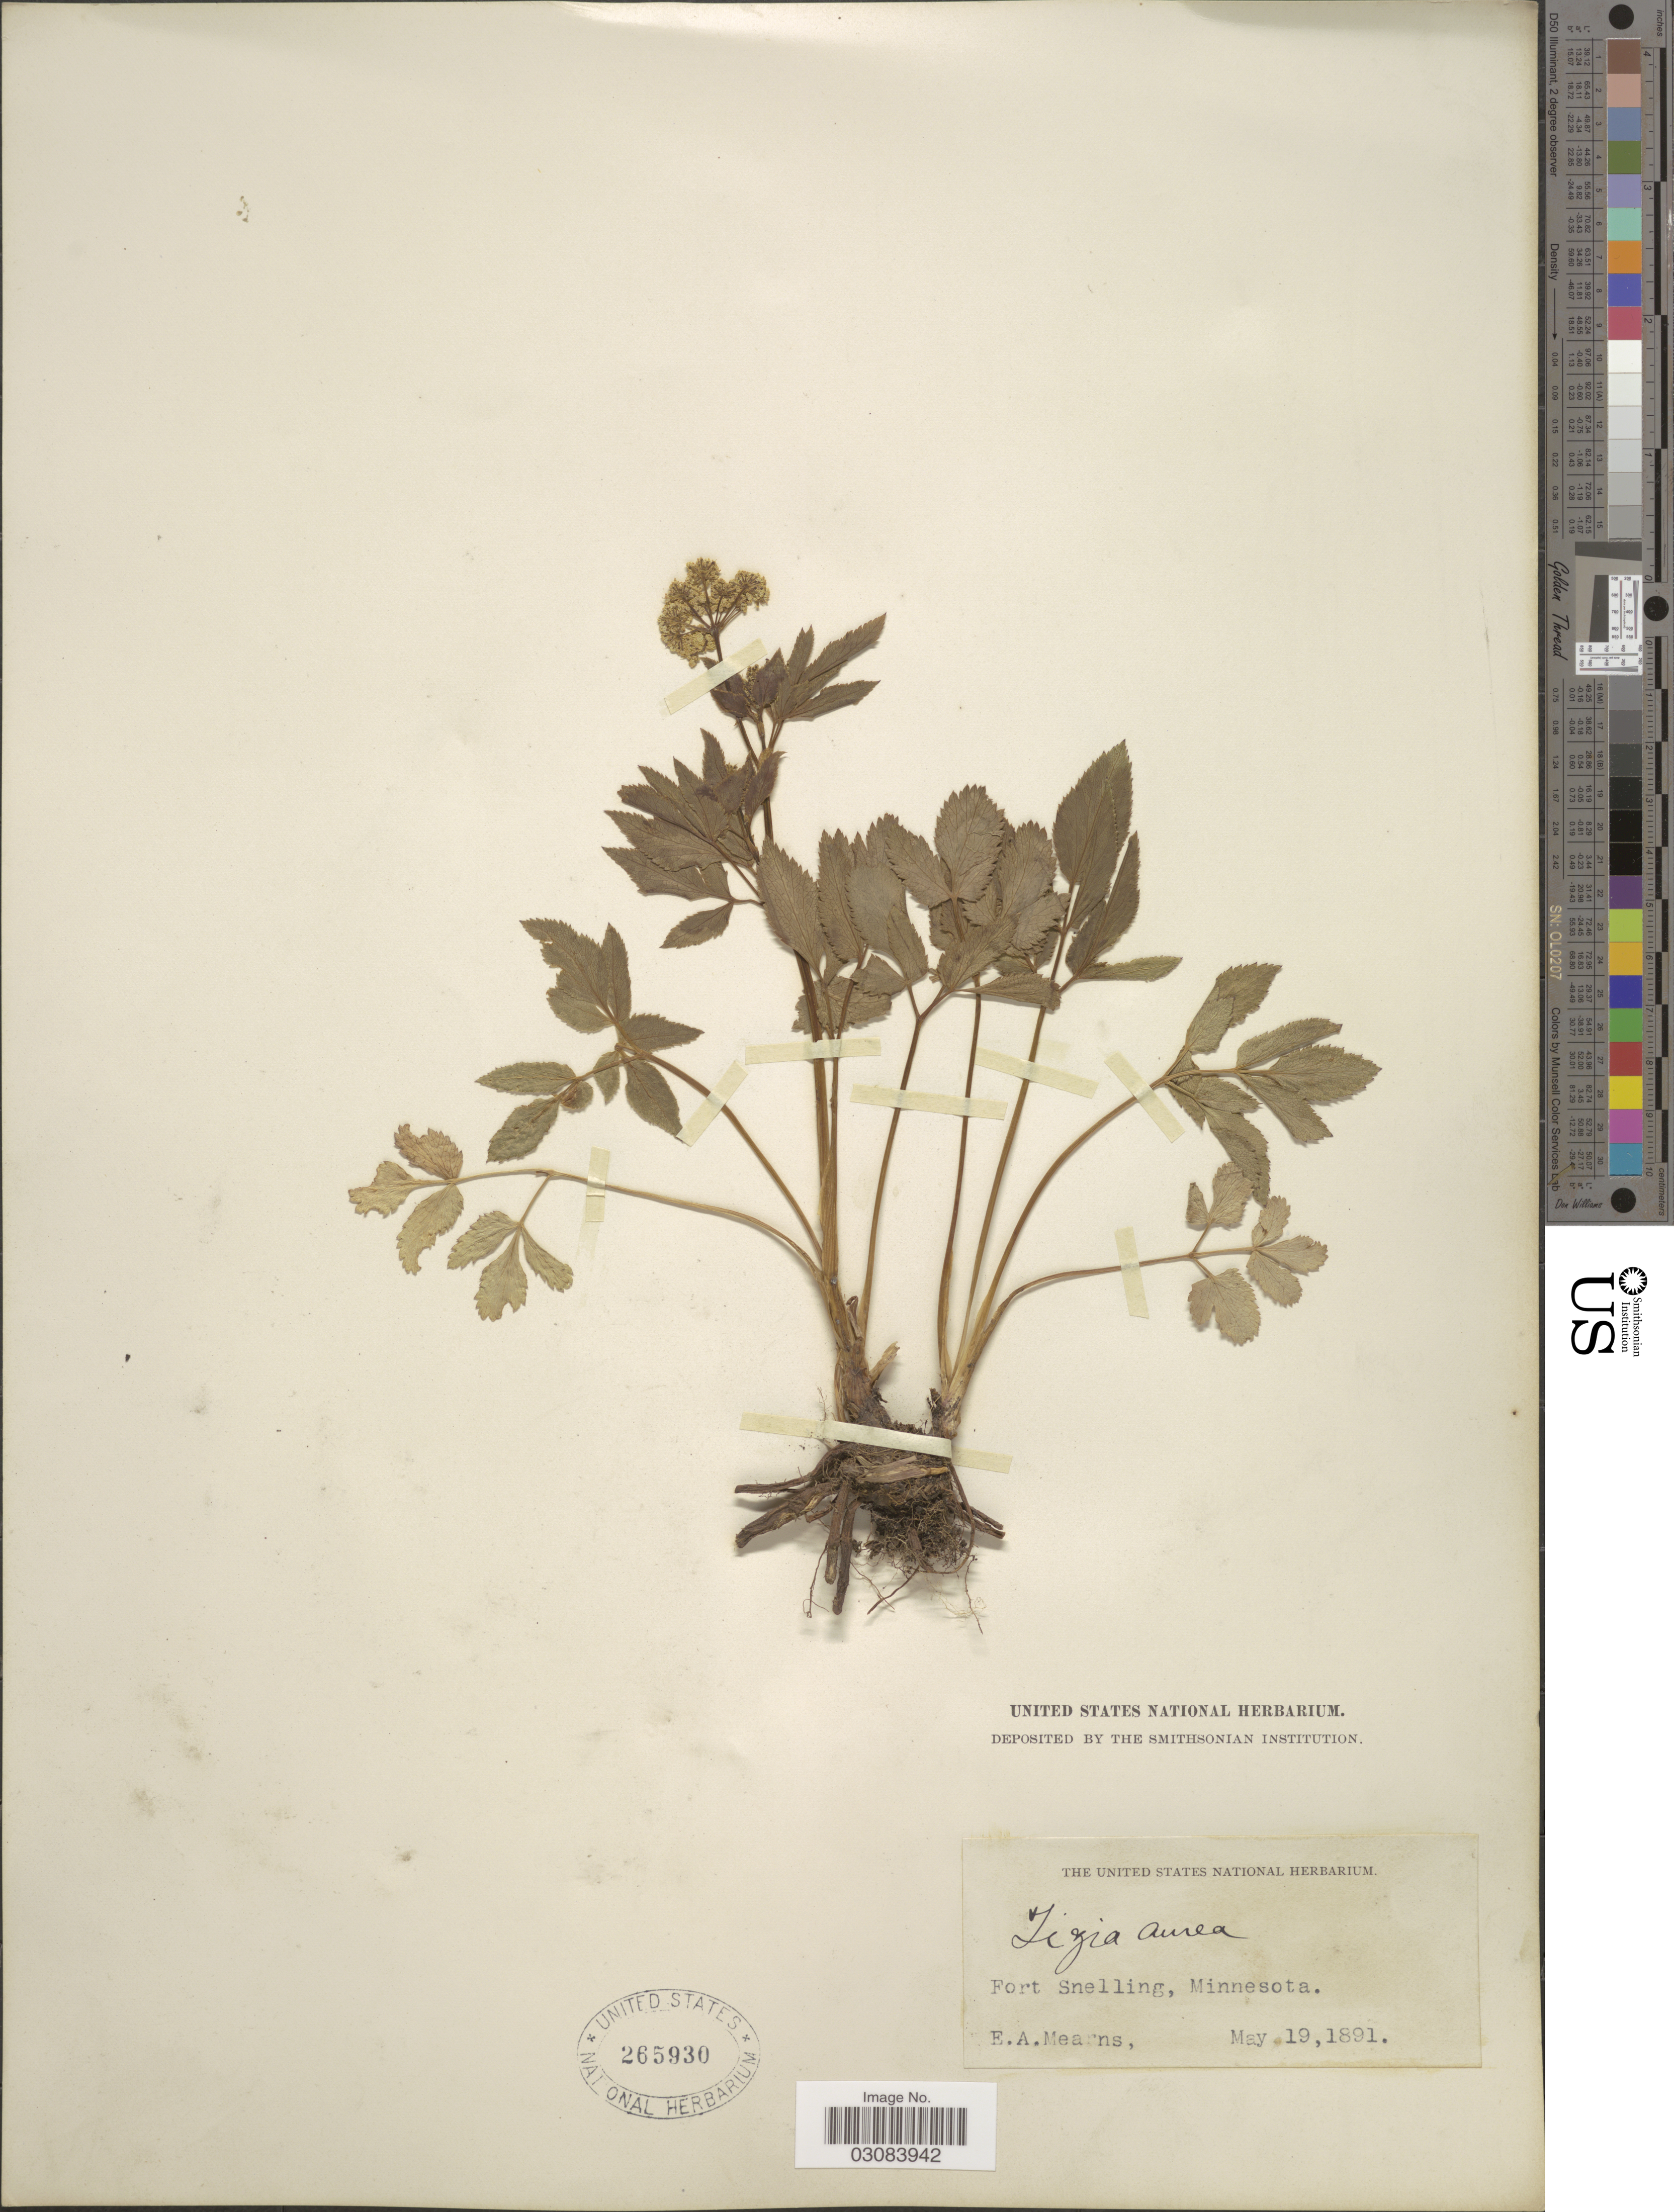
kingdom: Plantae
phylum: Tracheophyta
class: Magnoliopsida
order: Apiales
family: Apiaceae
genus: Zizia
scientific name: Zizia aurea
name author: (L.) Koch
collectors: E. A. Mearns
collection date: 1891-05-19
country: United States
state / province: Minnesota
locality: Fort Snelling.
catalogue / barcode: US 265930